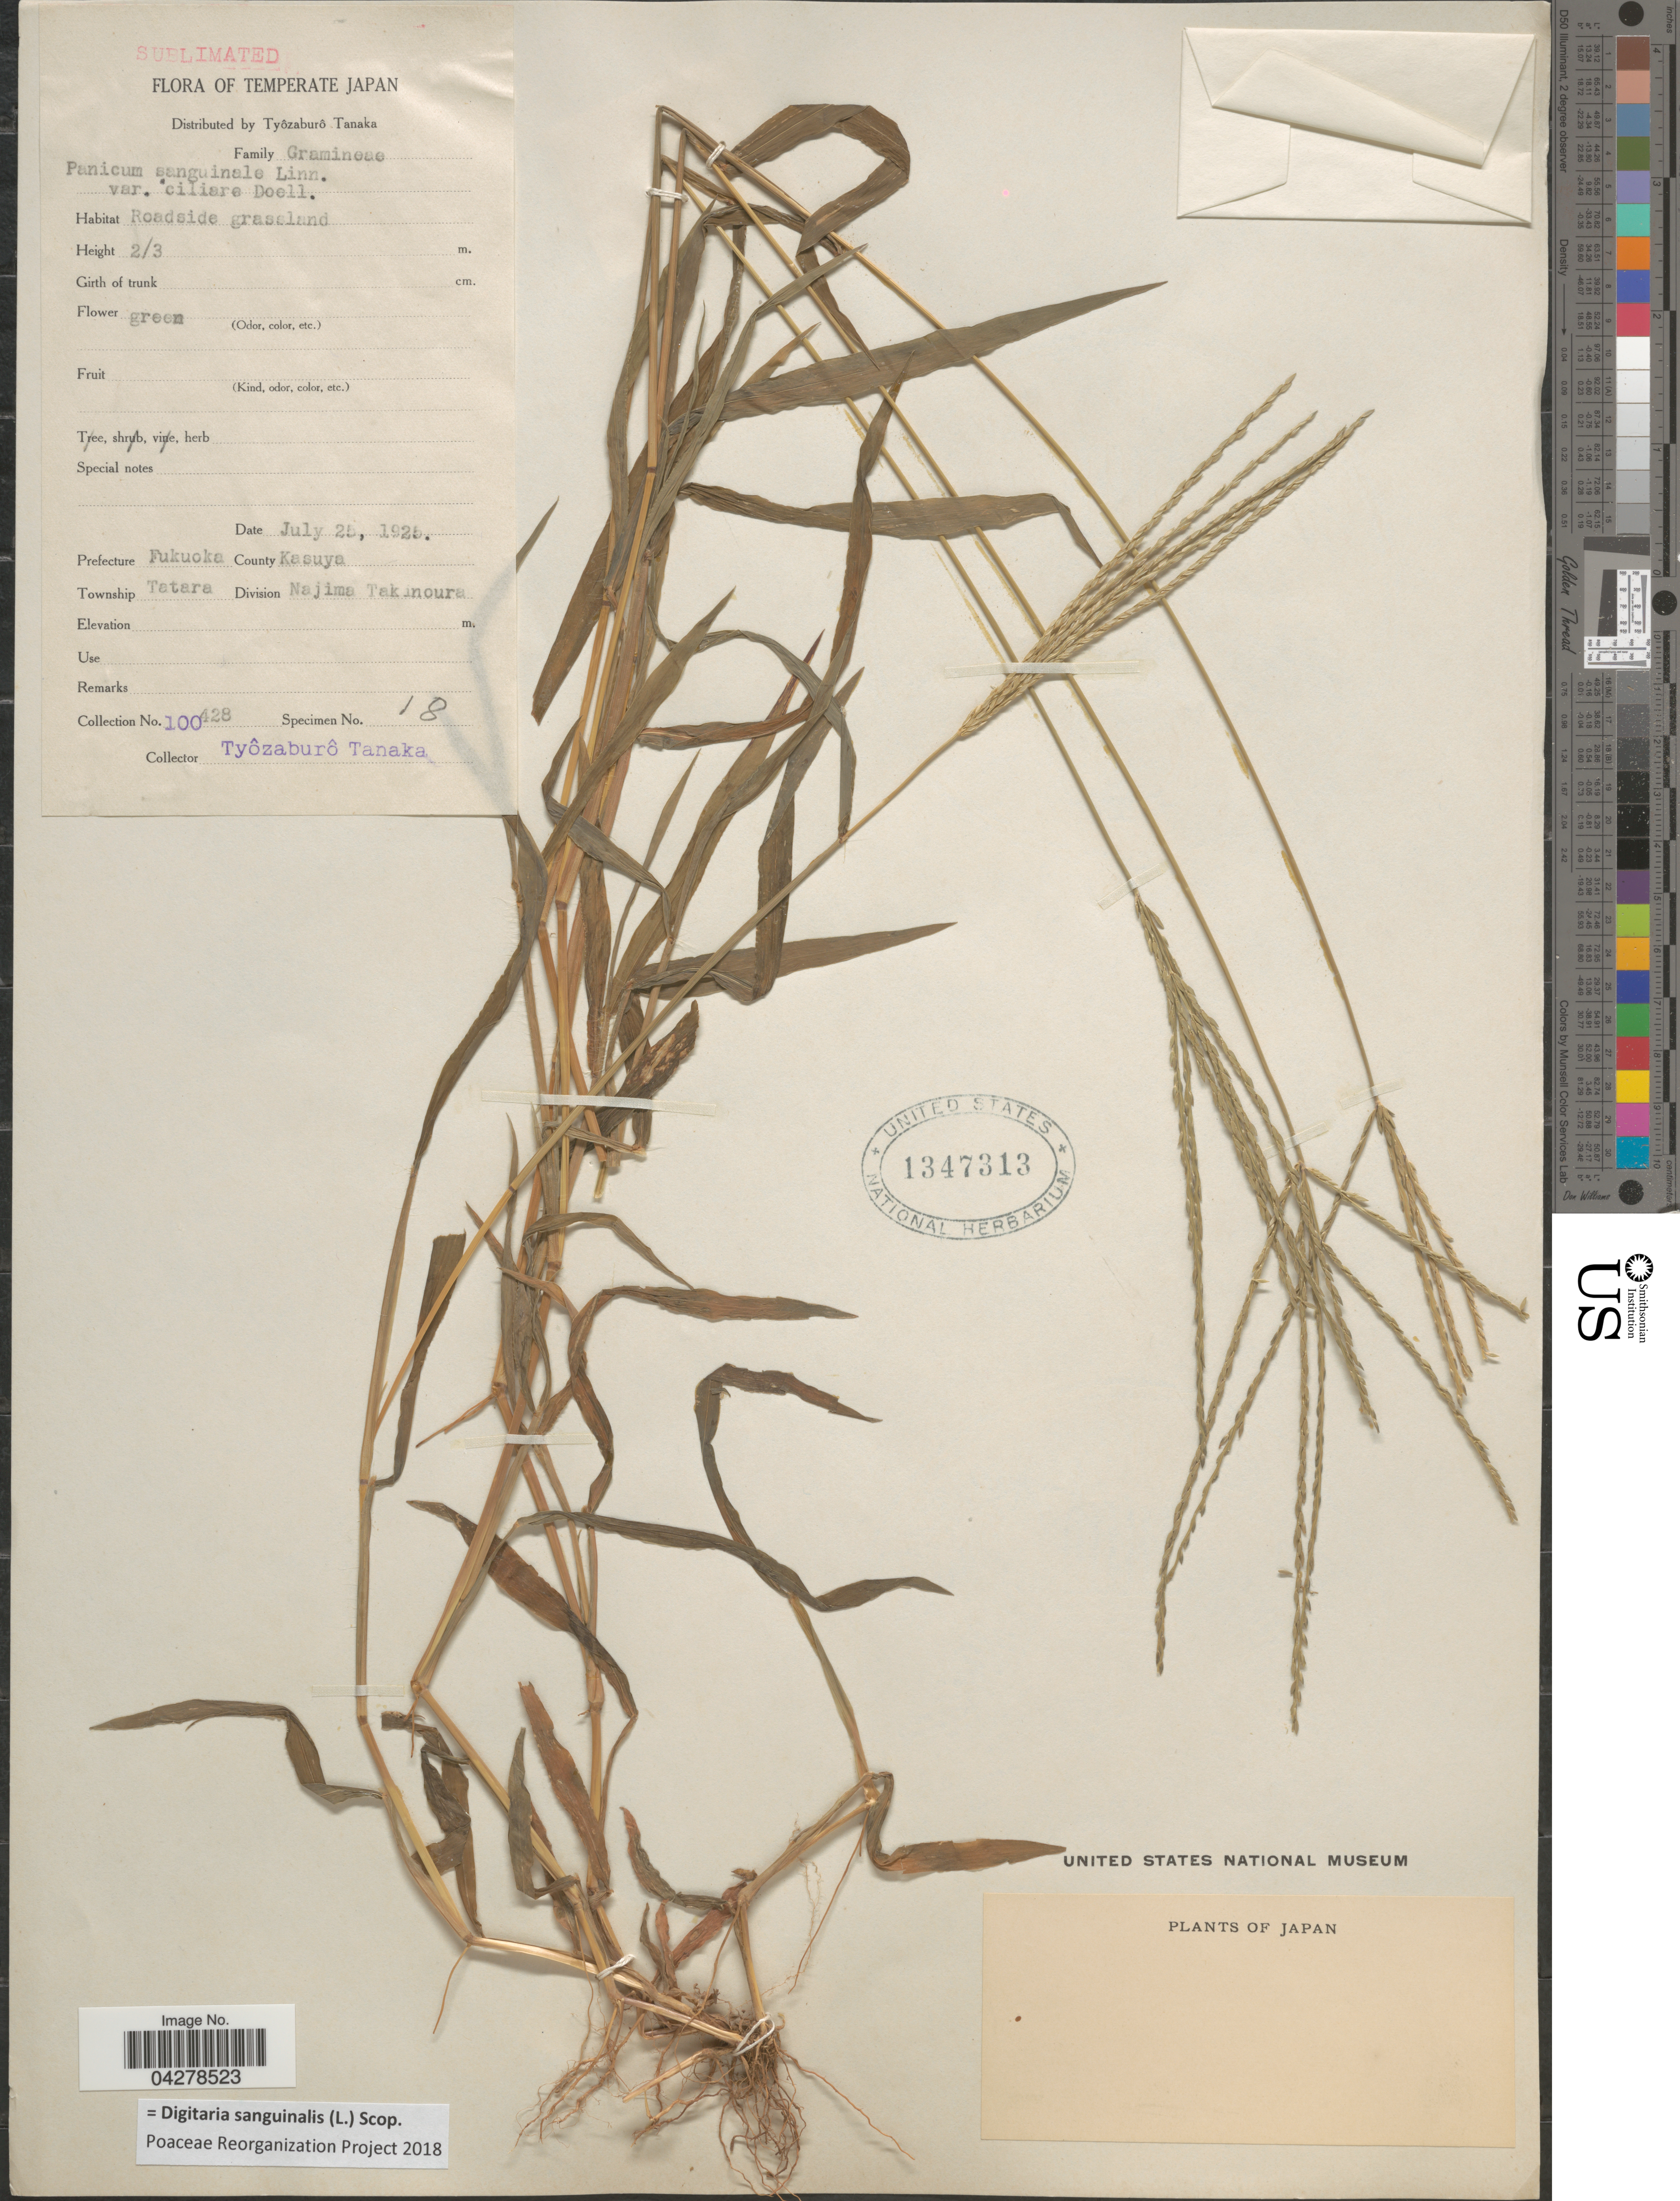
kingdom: Plantae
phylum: Tracheophyta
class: Liliopsida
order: Poales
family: Poaceae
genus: Digitaria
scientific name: Digitaria sanguinalis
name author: (L.) Scop.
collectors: T. Tanaka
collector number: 100428*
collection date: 1925-07-25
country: Japan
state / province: Hukuoka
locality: Temperate Japan. Roadside grassland. Prefecture Fukuoka. County Kasuya. Township Tatara. Division Najima Takinoura.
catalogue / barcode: US 1347313